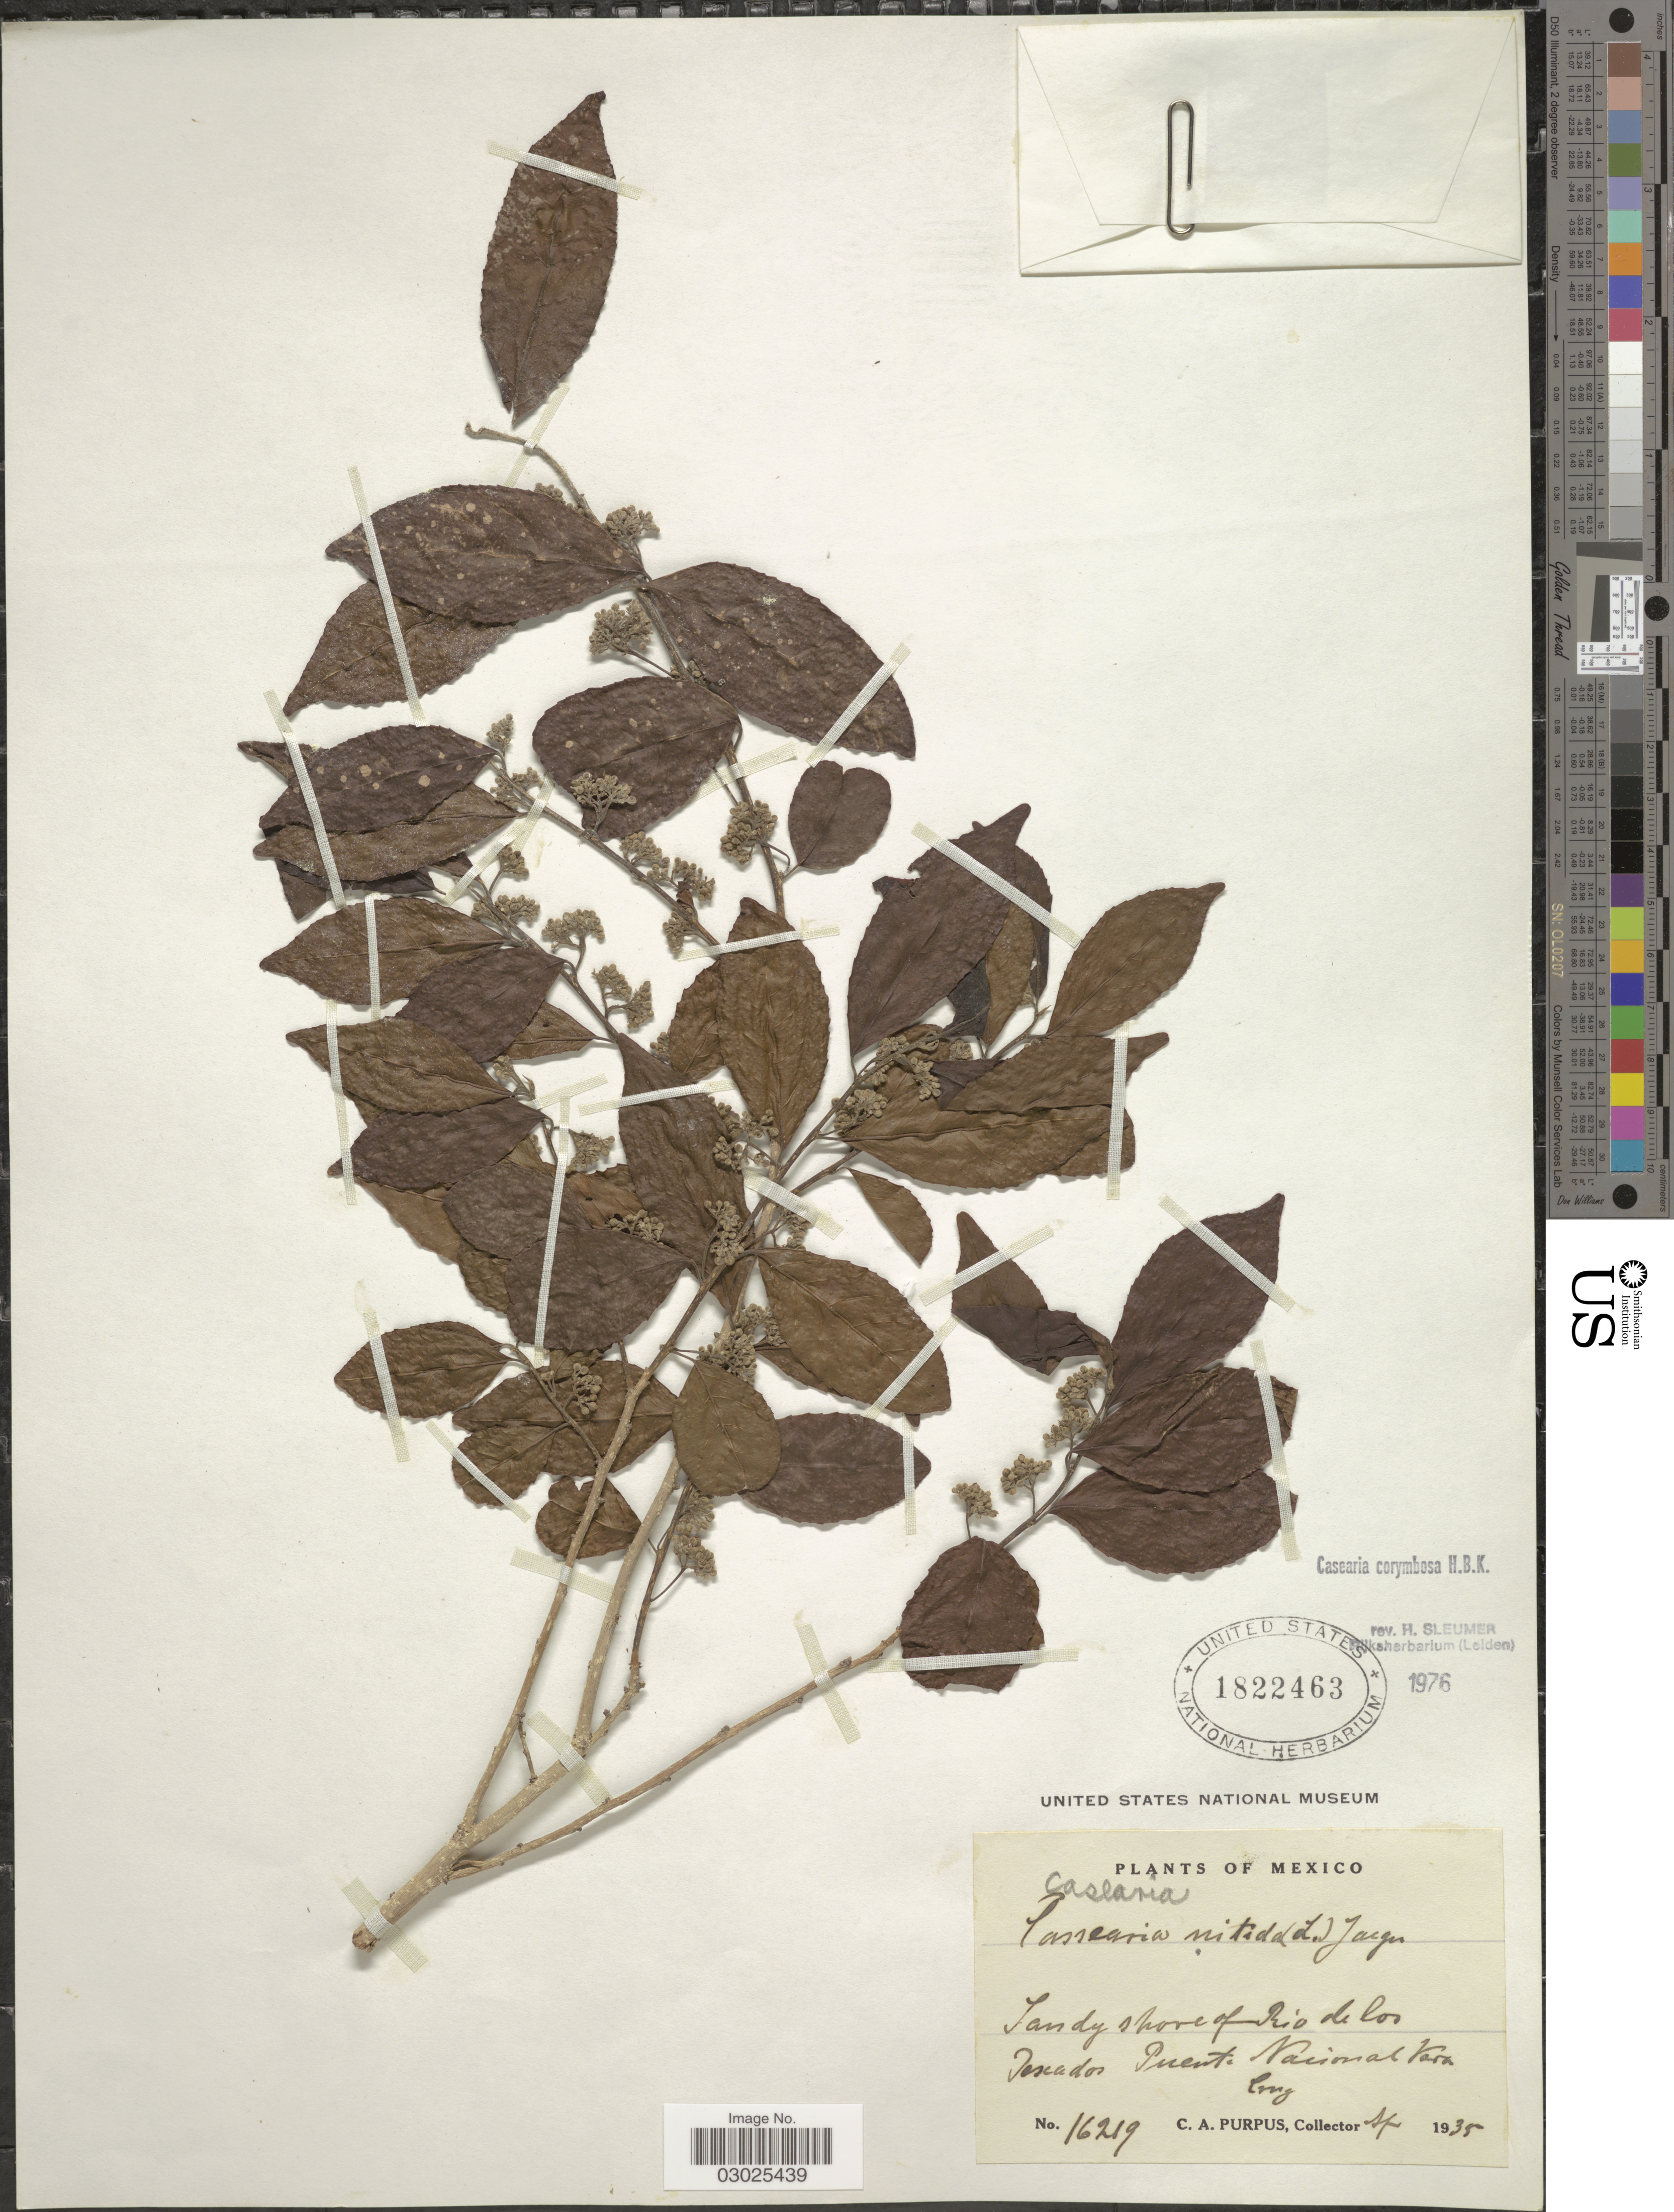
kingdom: Plantae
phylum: Tracheophyta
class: Magnoliopsida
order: Malpighiales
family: Salicaceae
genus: Casearia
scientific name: Casearia corymbosa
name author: Kunth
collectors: C. A. Purpus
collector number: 16219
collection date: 1935-04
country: Mexico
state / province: Veracruz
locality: Sandy shore of Rio de los Pascados Puente Nacional.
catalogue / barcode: US 1822463